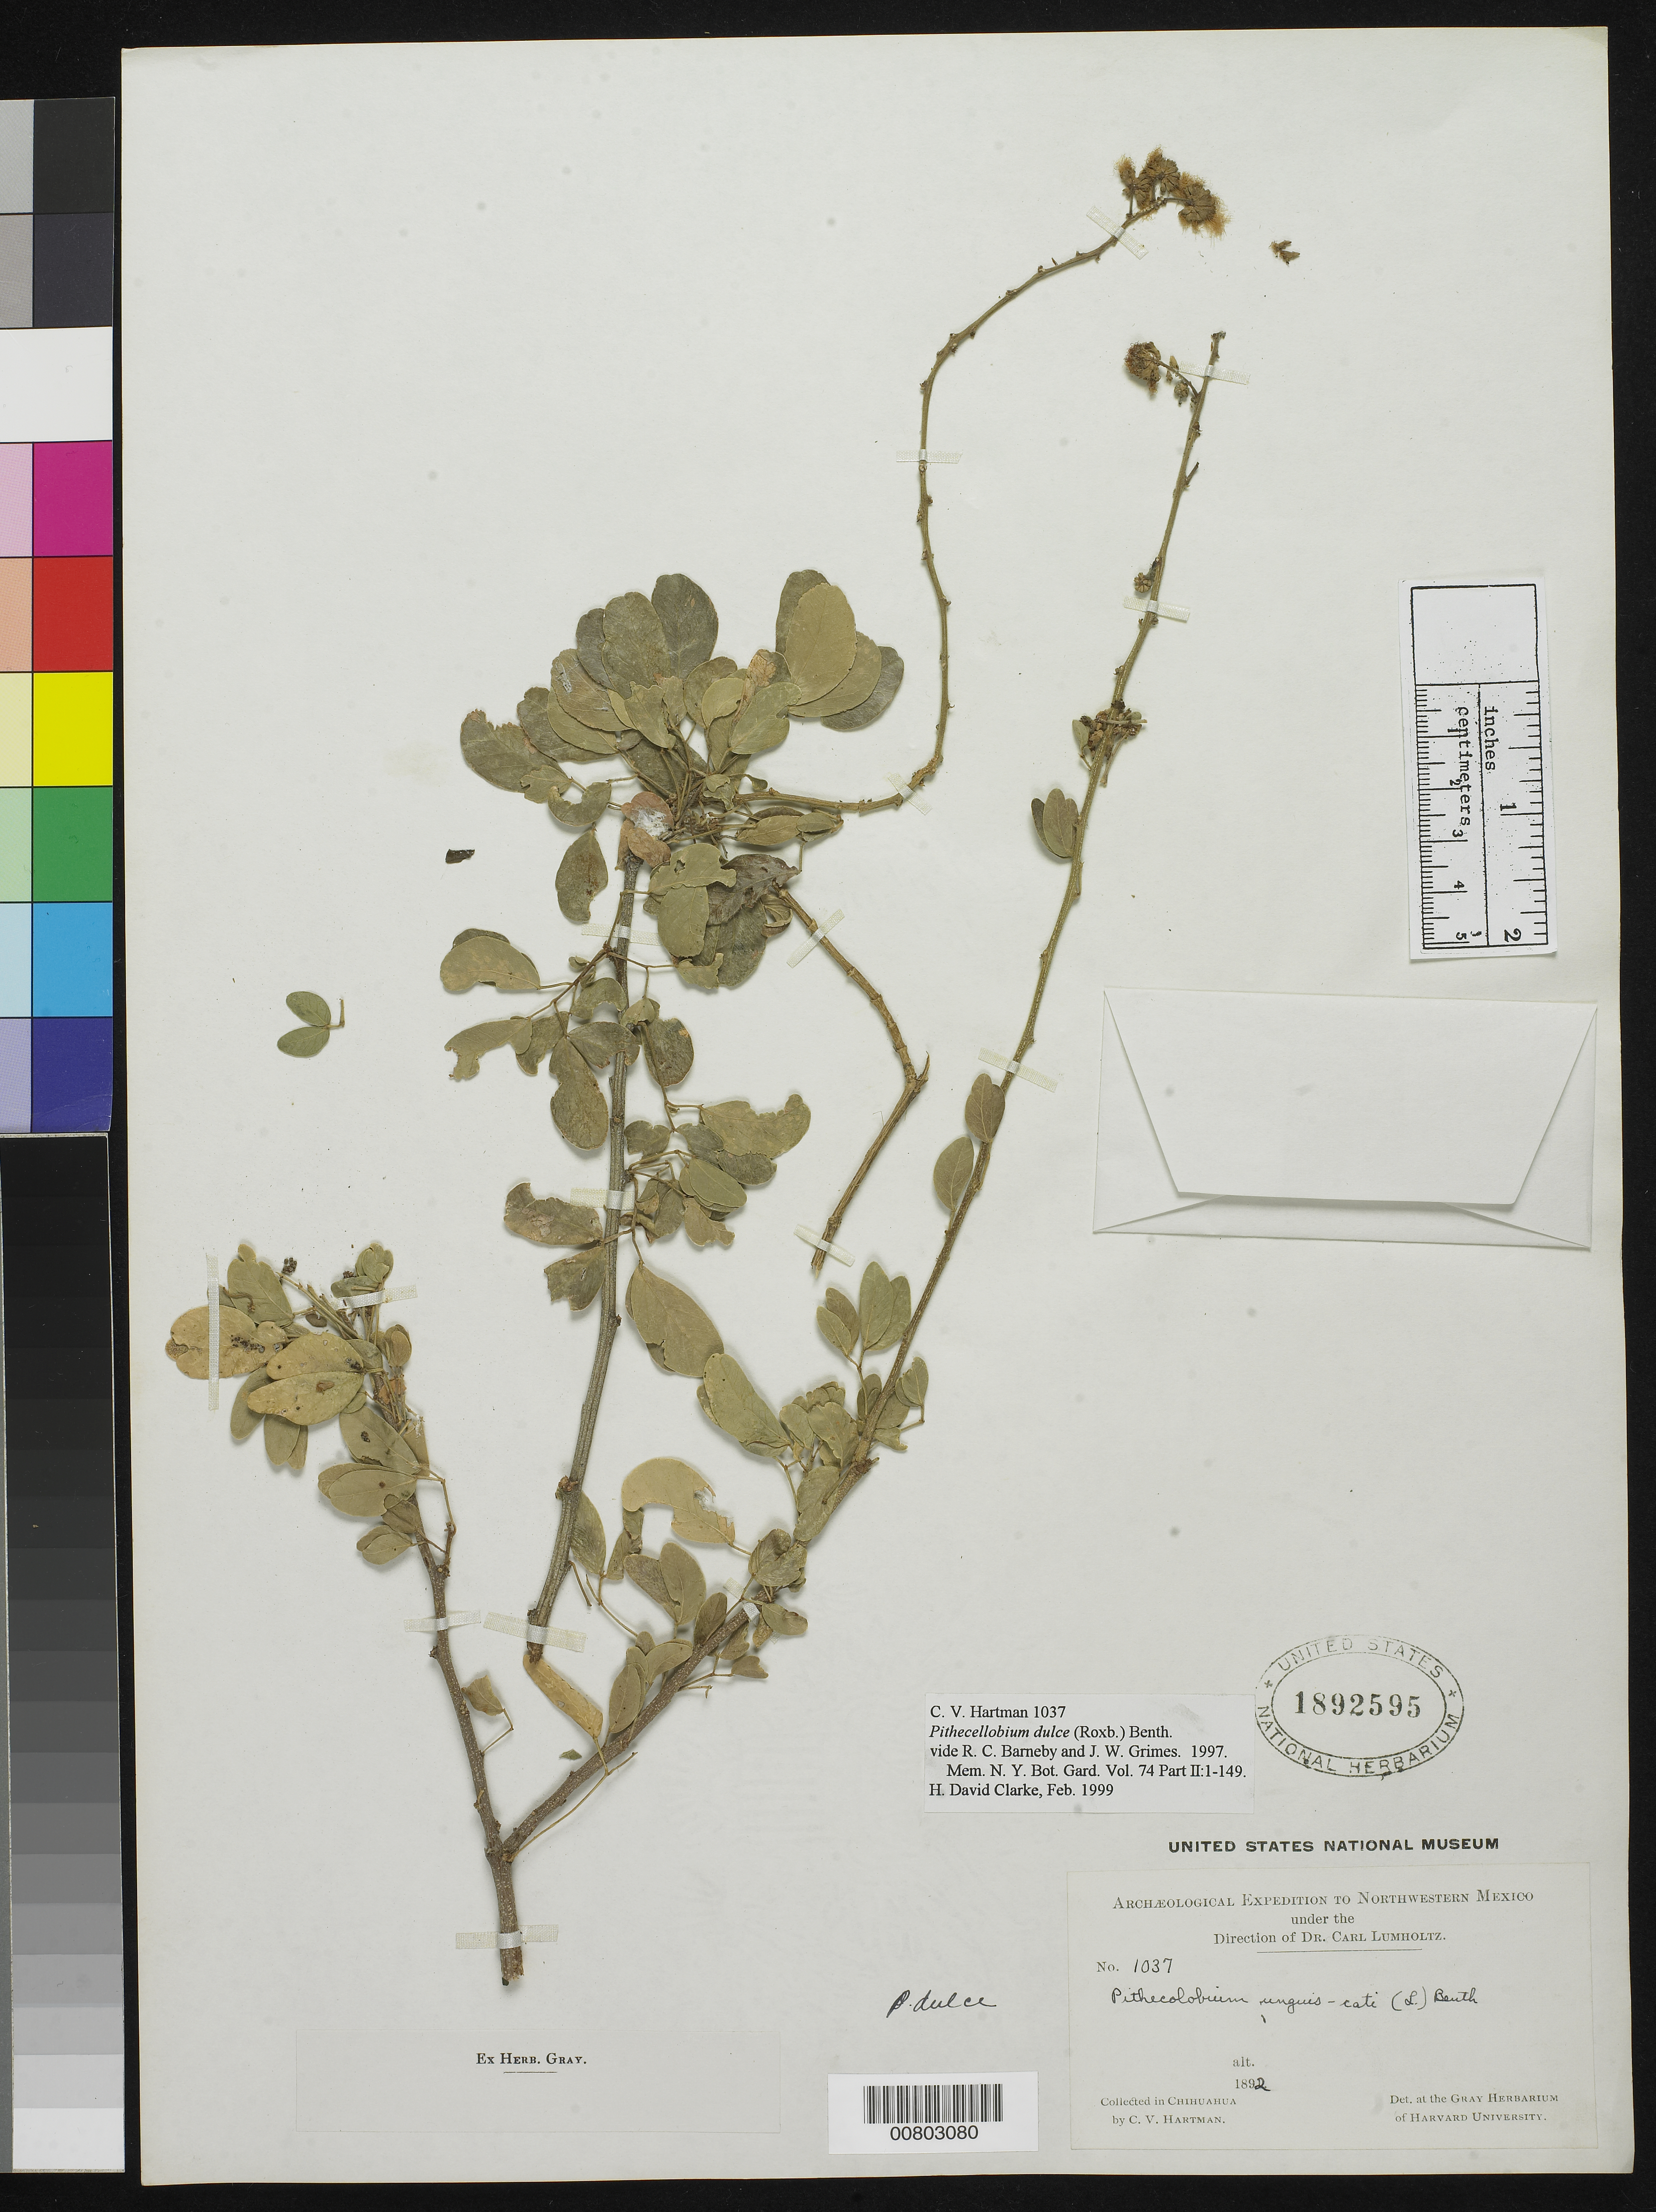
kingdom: Plantae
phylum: Tracheophyta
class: Magnoliopsida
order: Fabales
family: Fabaceae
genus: Pithecellobium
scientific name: Pithecellobium dulce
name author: (Roxb.) Benth.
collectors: C. V. Hartman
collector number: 1037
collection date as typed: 1892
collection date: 1892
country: Mexico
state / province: Chihuahua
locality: Chihuahua.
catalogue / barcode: US 1892595